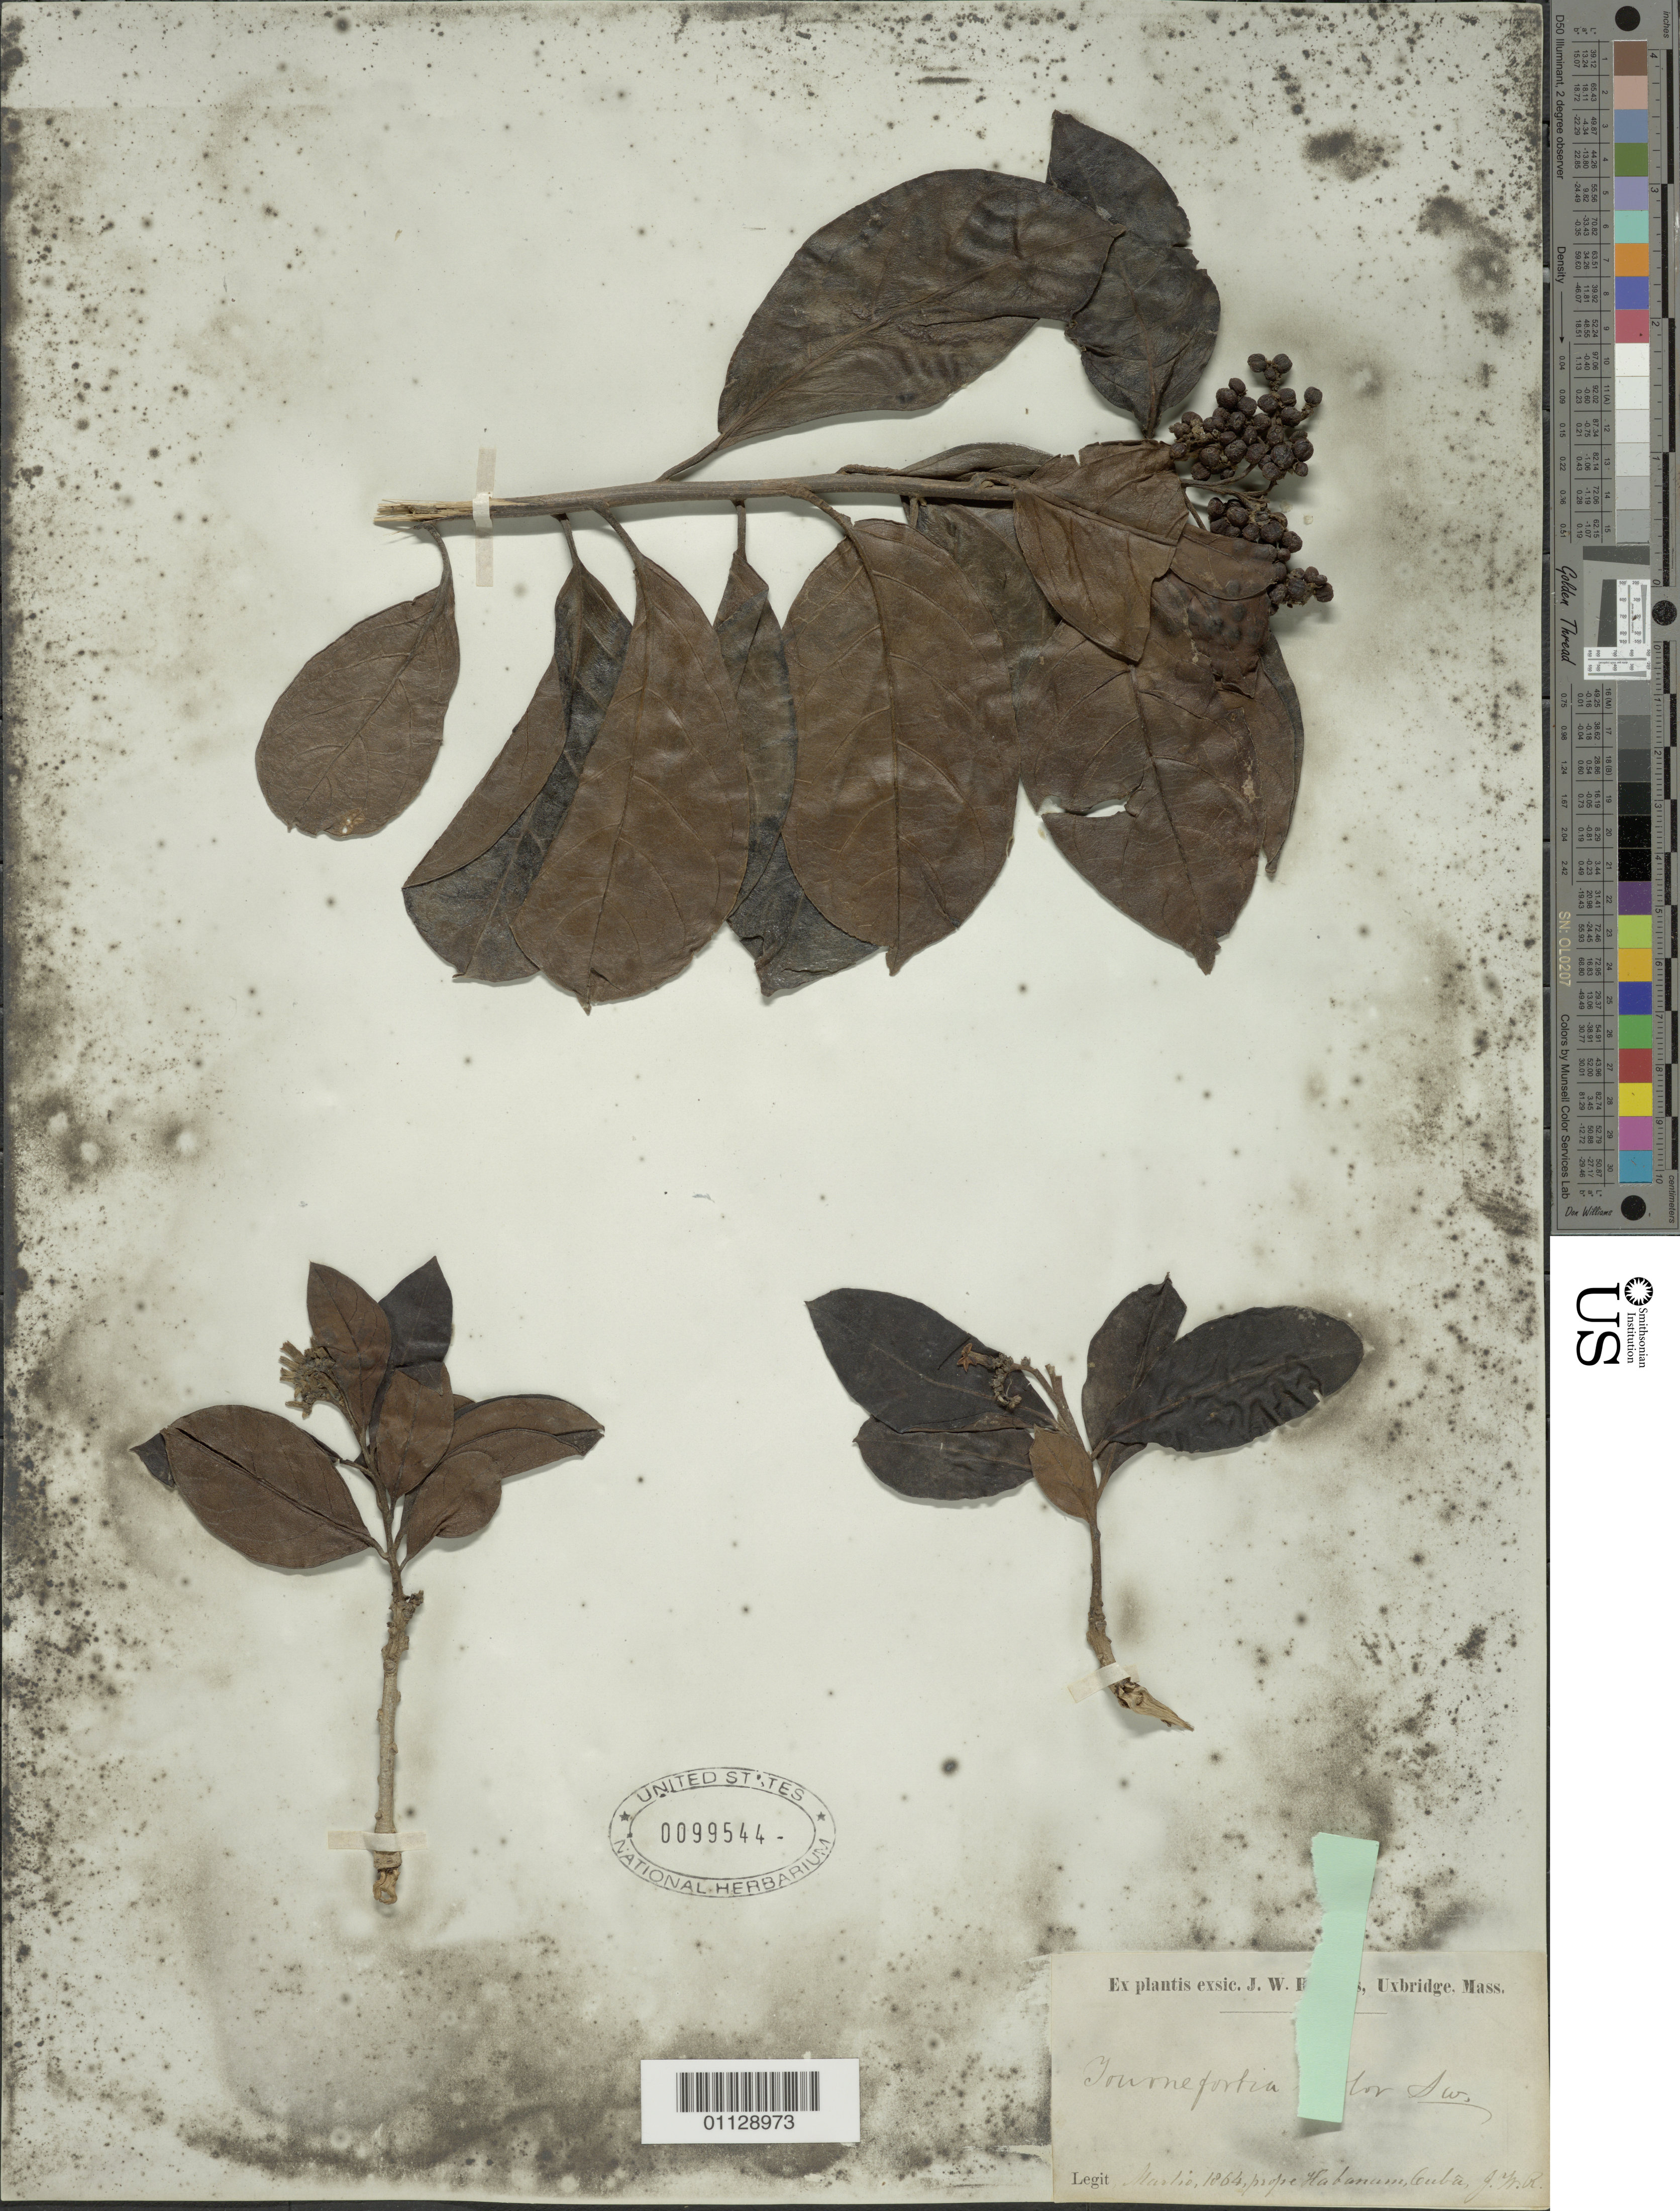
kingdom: Plantae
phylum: Tracheophyta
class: Magnoliopsida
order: Boraginales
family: Heliotropiaceae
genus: Tournefortia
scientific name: Tournefortia bicolor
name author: Sw.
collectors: P. Acevedo-Rodr., R. Oviedo, M. Fernández & J. León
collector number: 6423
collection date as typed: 12 Apr 1994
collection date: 1994-04-12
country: Cuba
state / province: Cienfuegos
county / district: Cumanayagua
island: Cuba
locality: Provinca de Cienfuegos: Muncipio de Cumanayagua, Bo. Manantiales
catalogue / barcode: US 99544